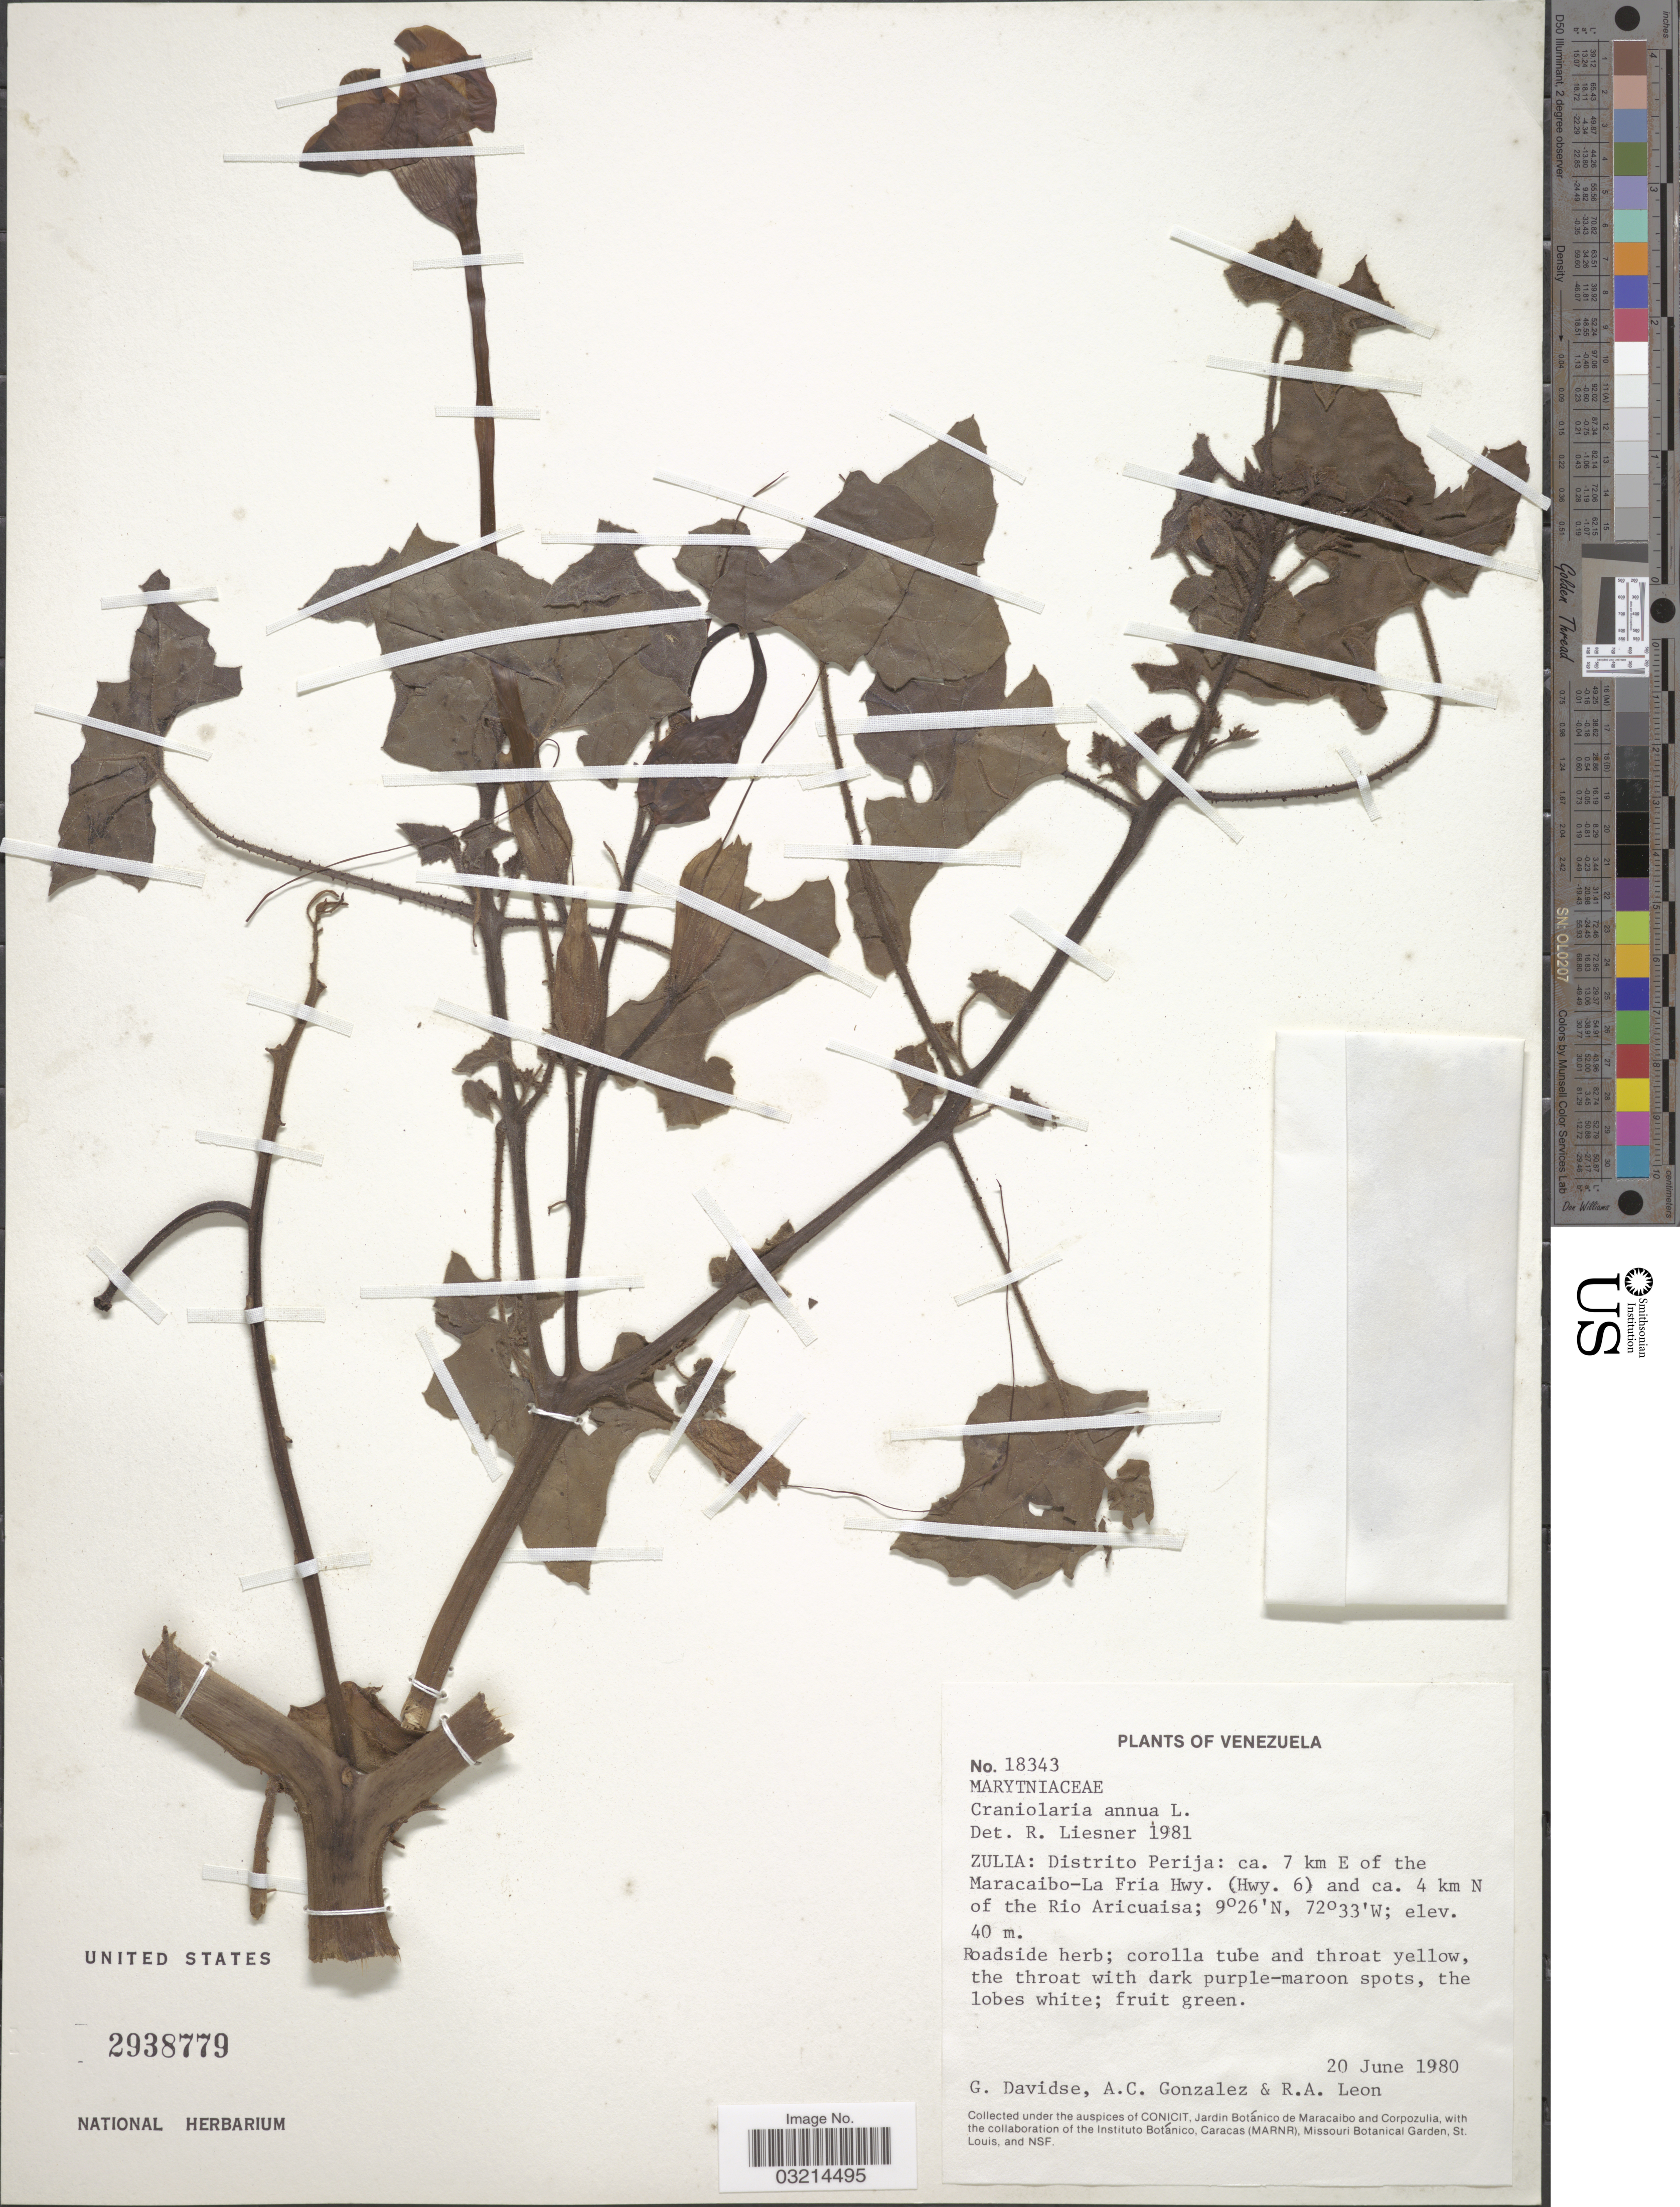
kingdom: Plantae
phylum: Tracheophyta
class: Magnoliopsida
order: Lamiales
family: Martyniaceae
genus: Craniolaria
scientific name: Craniolaria annua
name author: L.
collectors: G. Davidse, A. C. González & R. A. León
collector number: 18343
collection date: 1980-06-20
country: Venezuela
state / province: Zulia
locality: Distrito Perija: ca. 7 km of the Maracaibo-La Fria Hwy. (Hwy. 6) and ca. 4 km N of the Rio Aricuaisa.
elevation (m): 40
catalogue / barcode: US 2938779